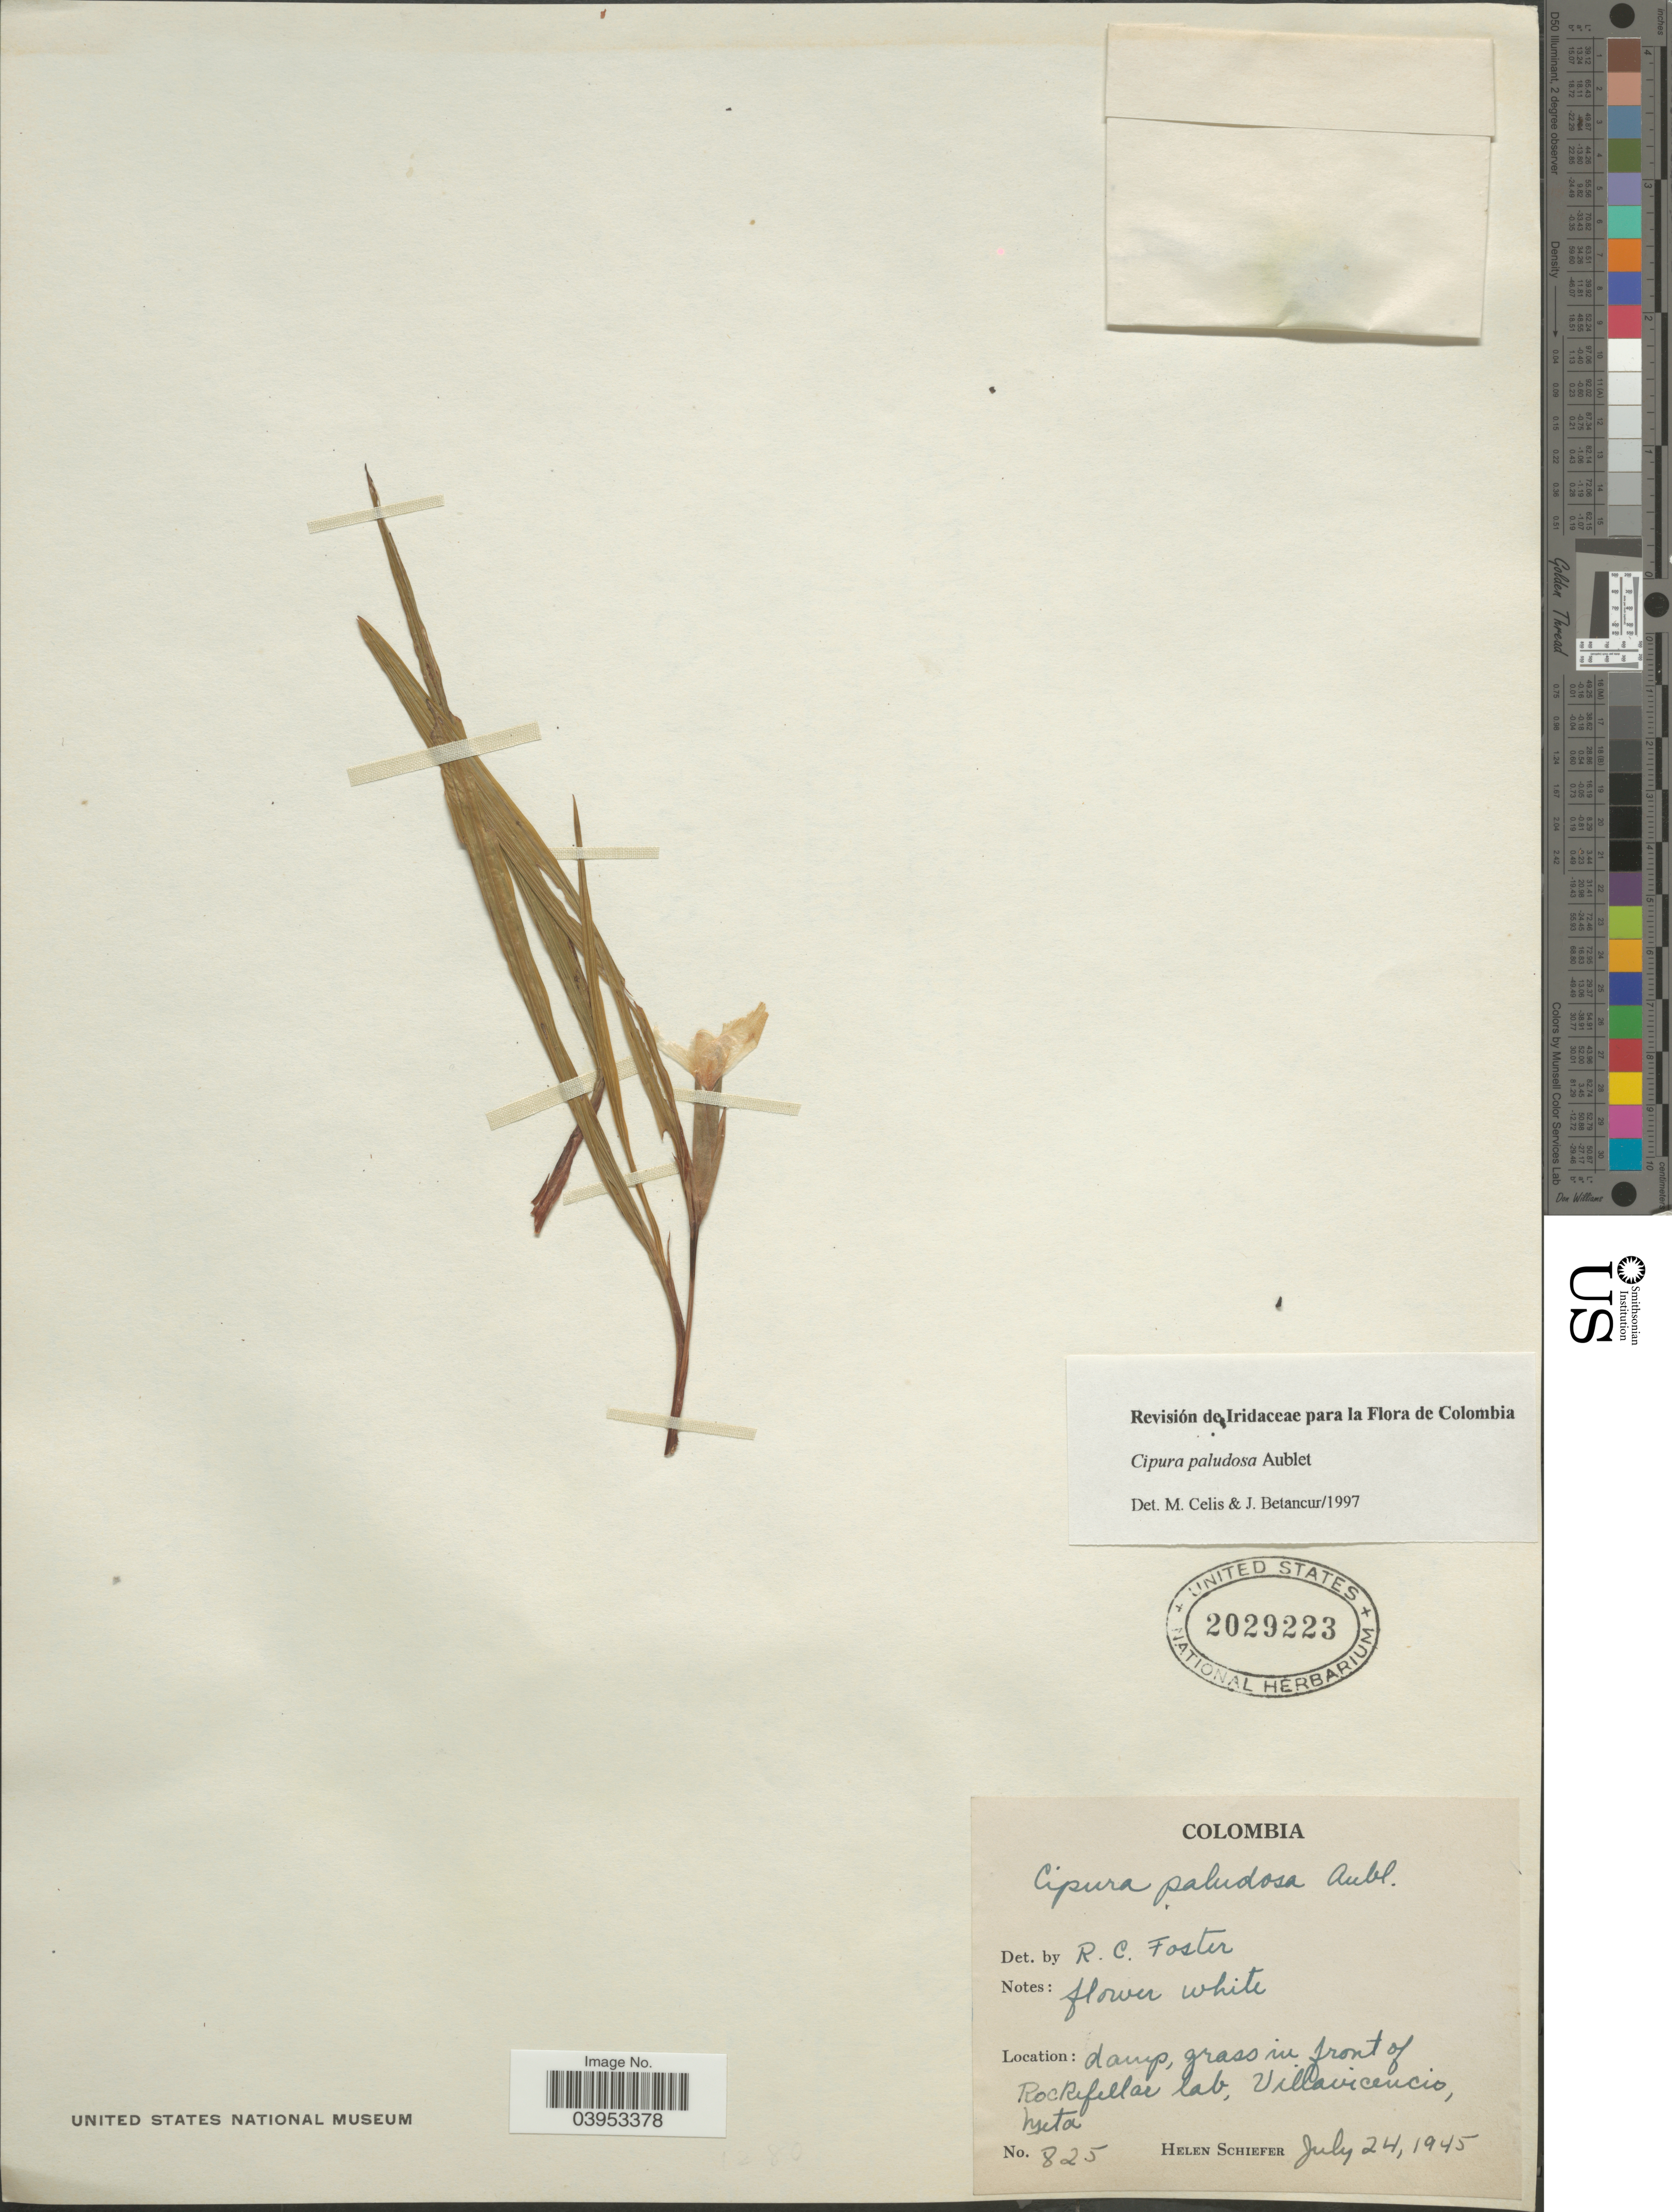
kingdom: Plantae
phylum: Tracheophyta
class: Liliopsida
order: Asparagales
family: Iridaceae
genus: Cipura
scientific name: Cipura paludosa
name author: Aubl.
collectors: H. Schiefer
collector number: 825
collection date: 1945-07-24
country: Colombia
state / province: Meta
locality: In front of Rockefellar lab, Villavicencio.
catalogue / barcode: US 2029223